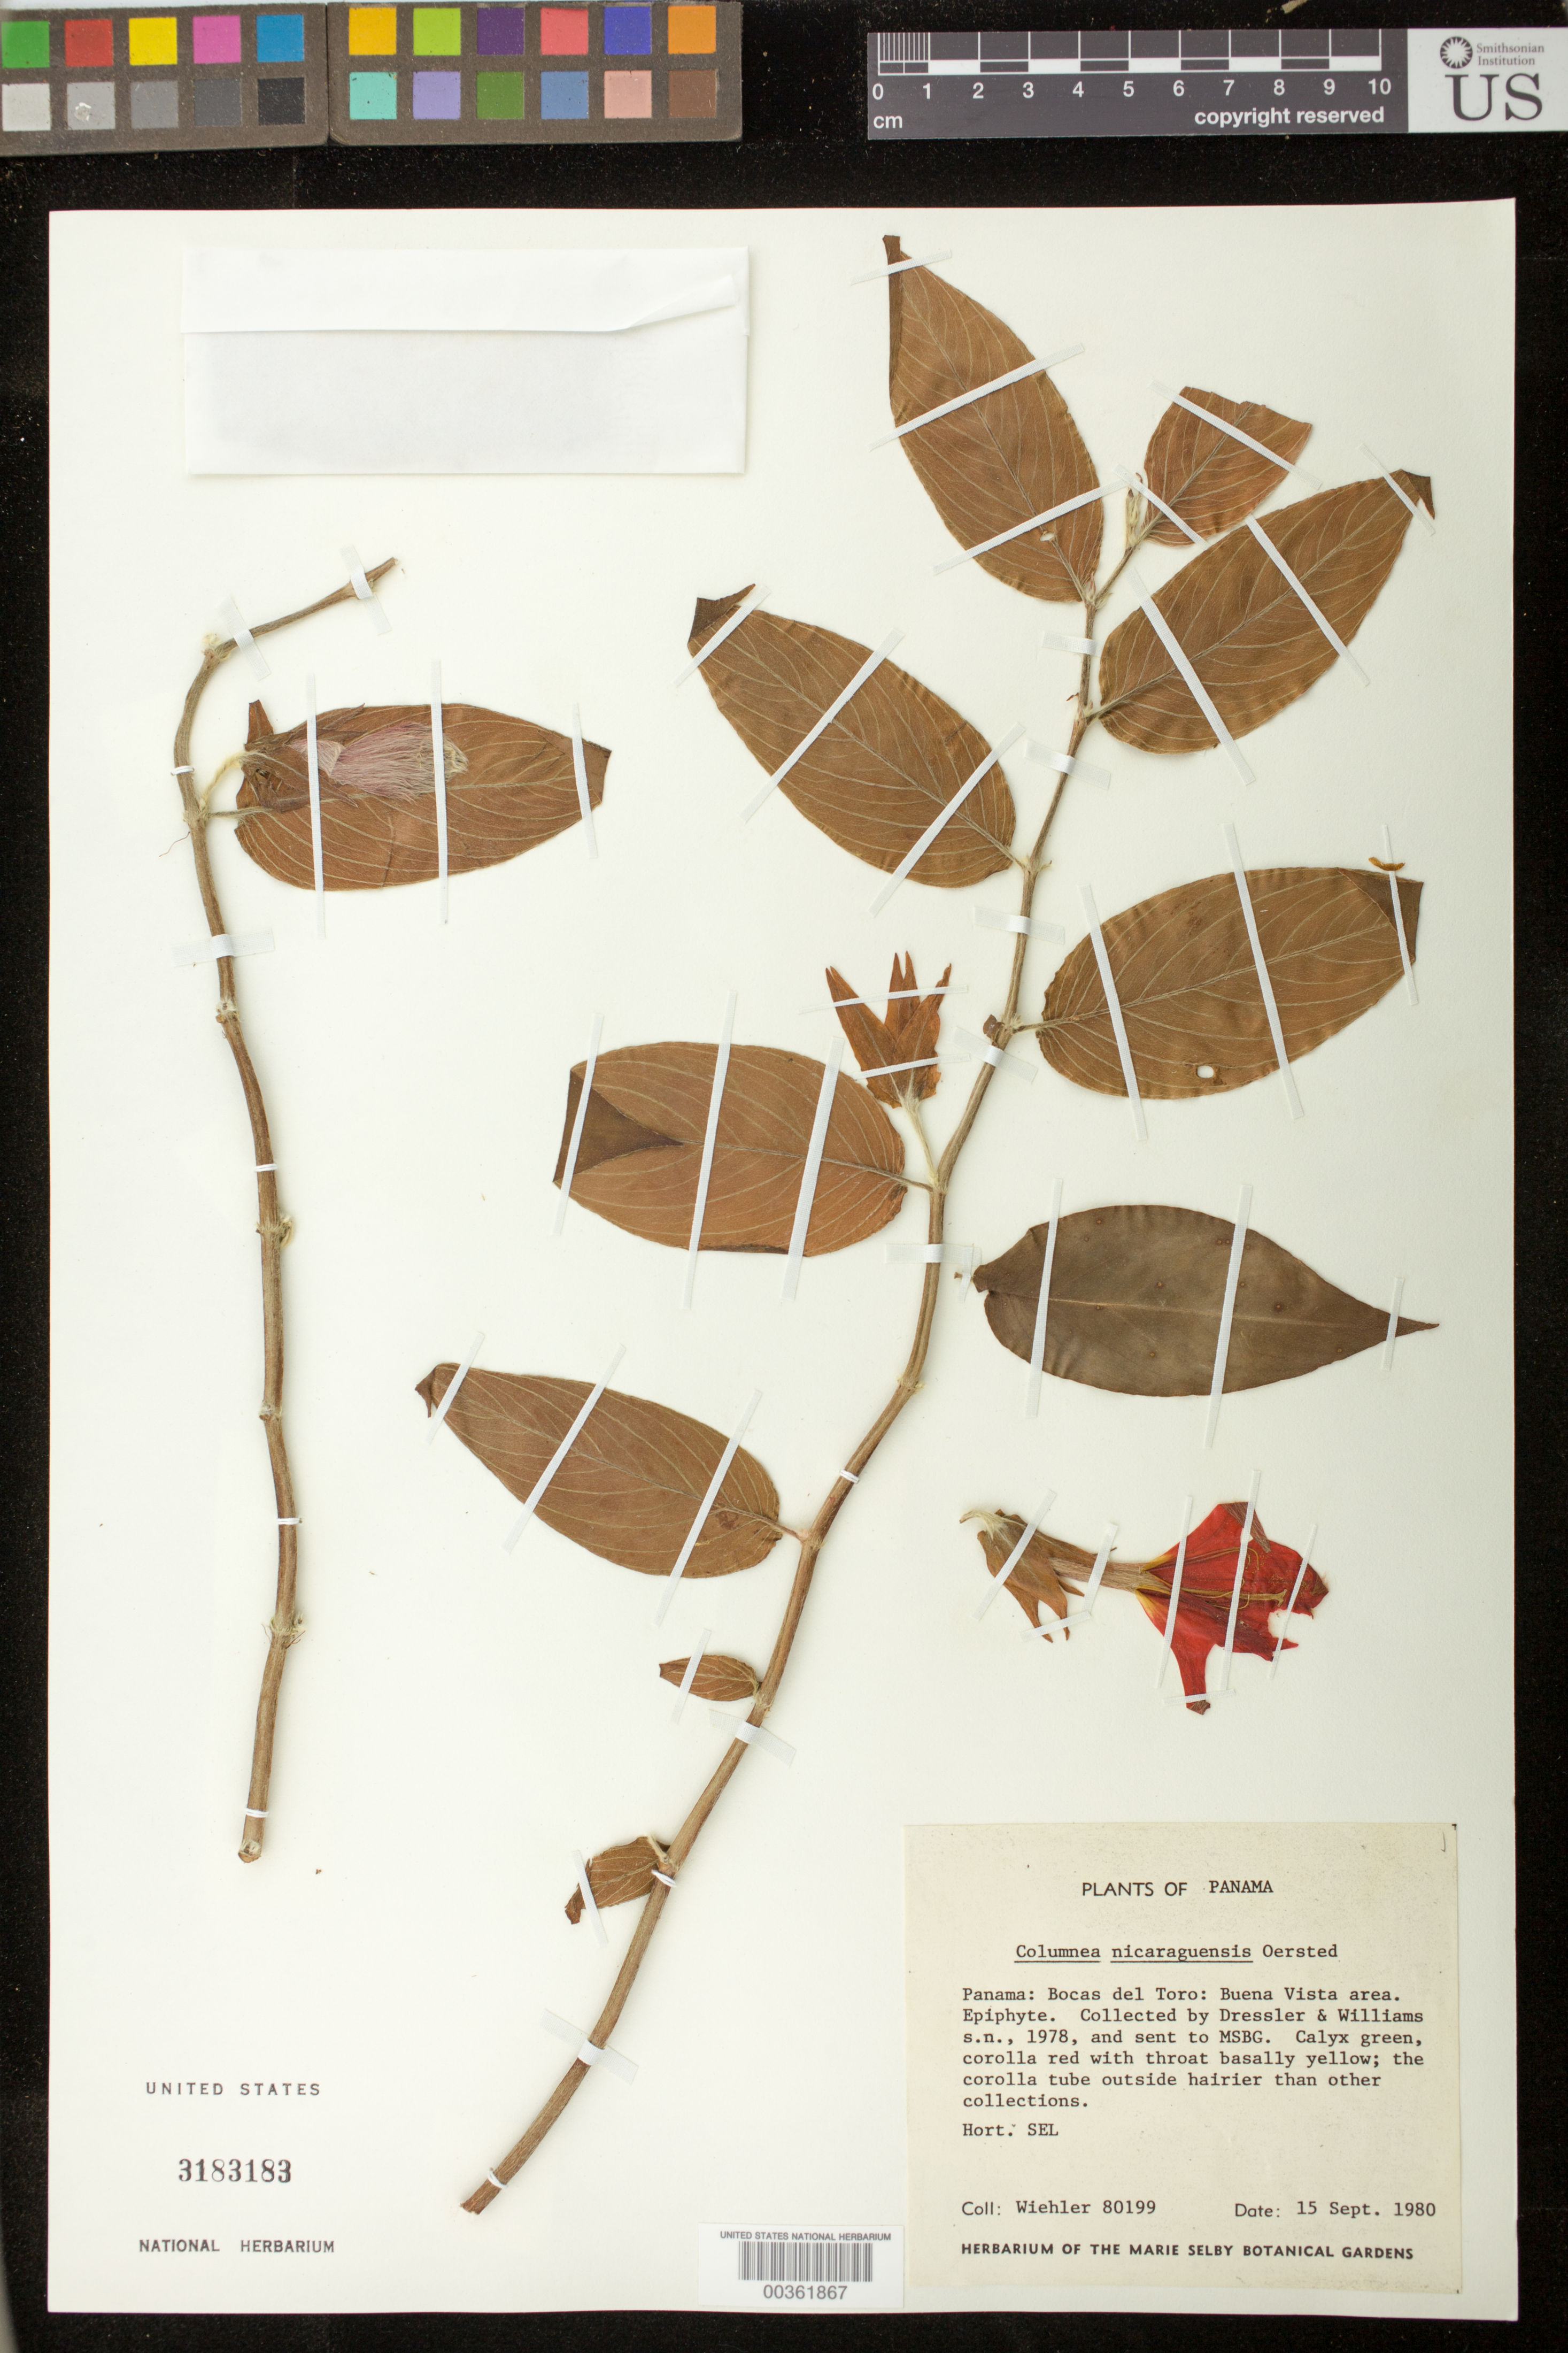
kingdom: Plantae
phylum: Tracheophyta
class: Magnoliopsida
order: Lamiales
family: Gesneriaceae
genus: Columnea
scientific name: Columnea nicaraguensis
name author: Oerst.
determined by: Skog, Laurence E.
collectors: H. J. Wiehler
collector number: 80199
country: Panama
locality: Panama: Buena Vista area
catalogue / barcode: US 3183183